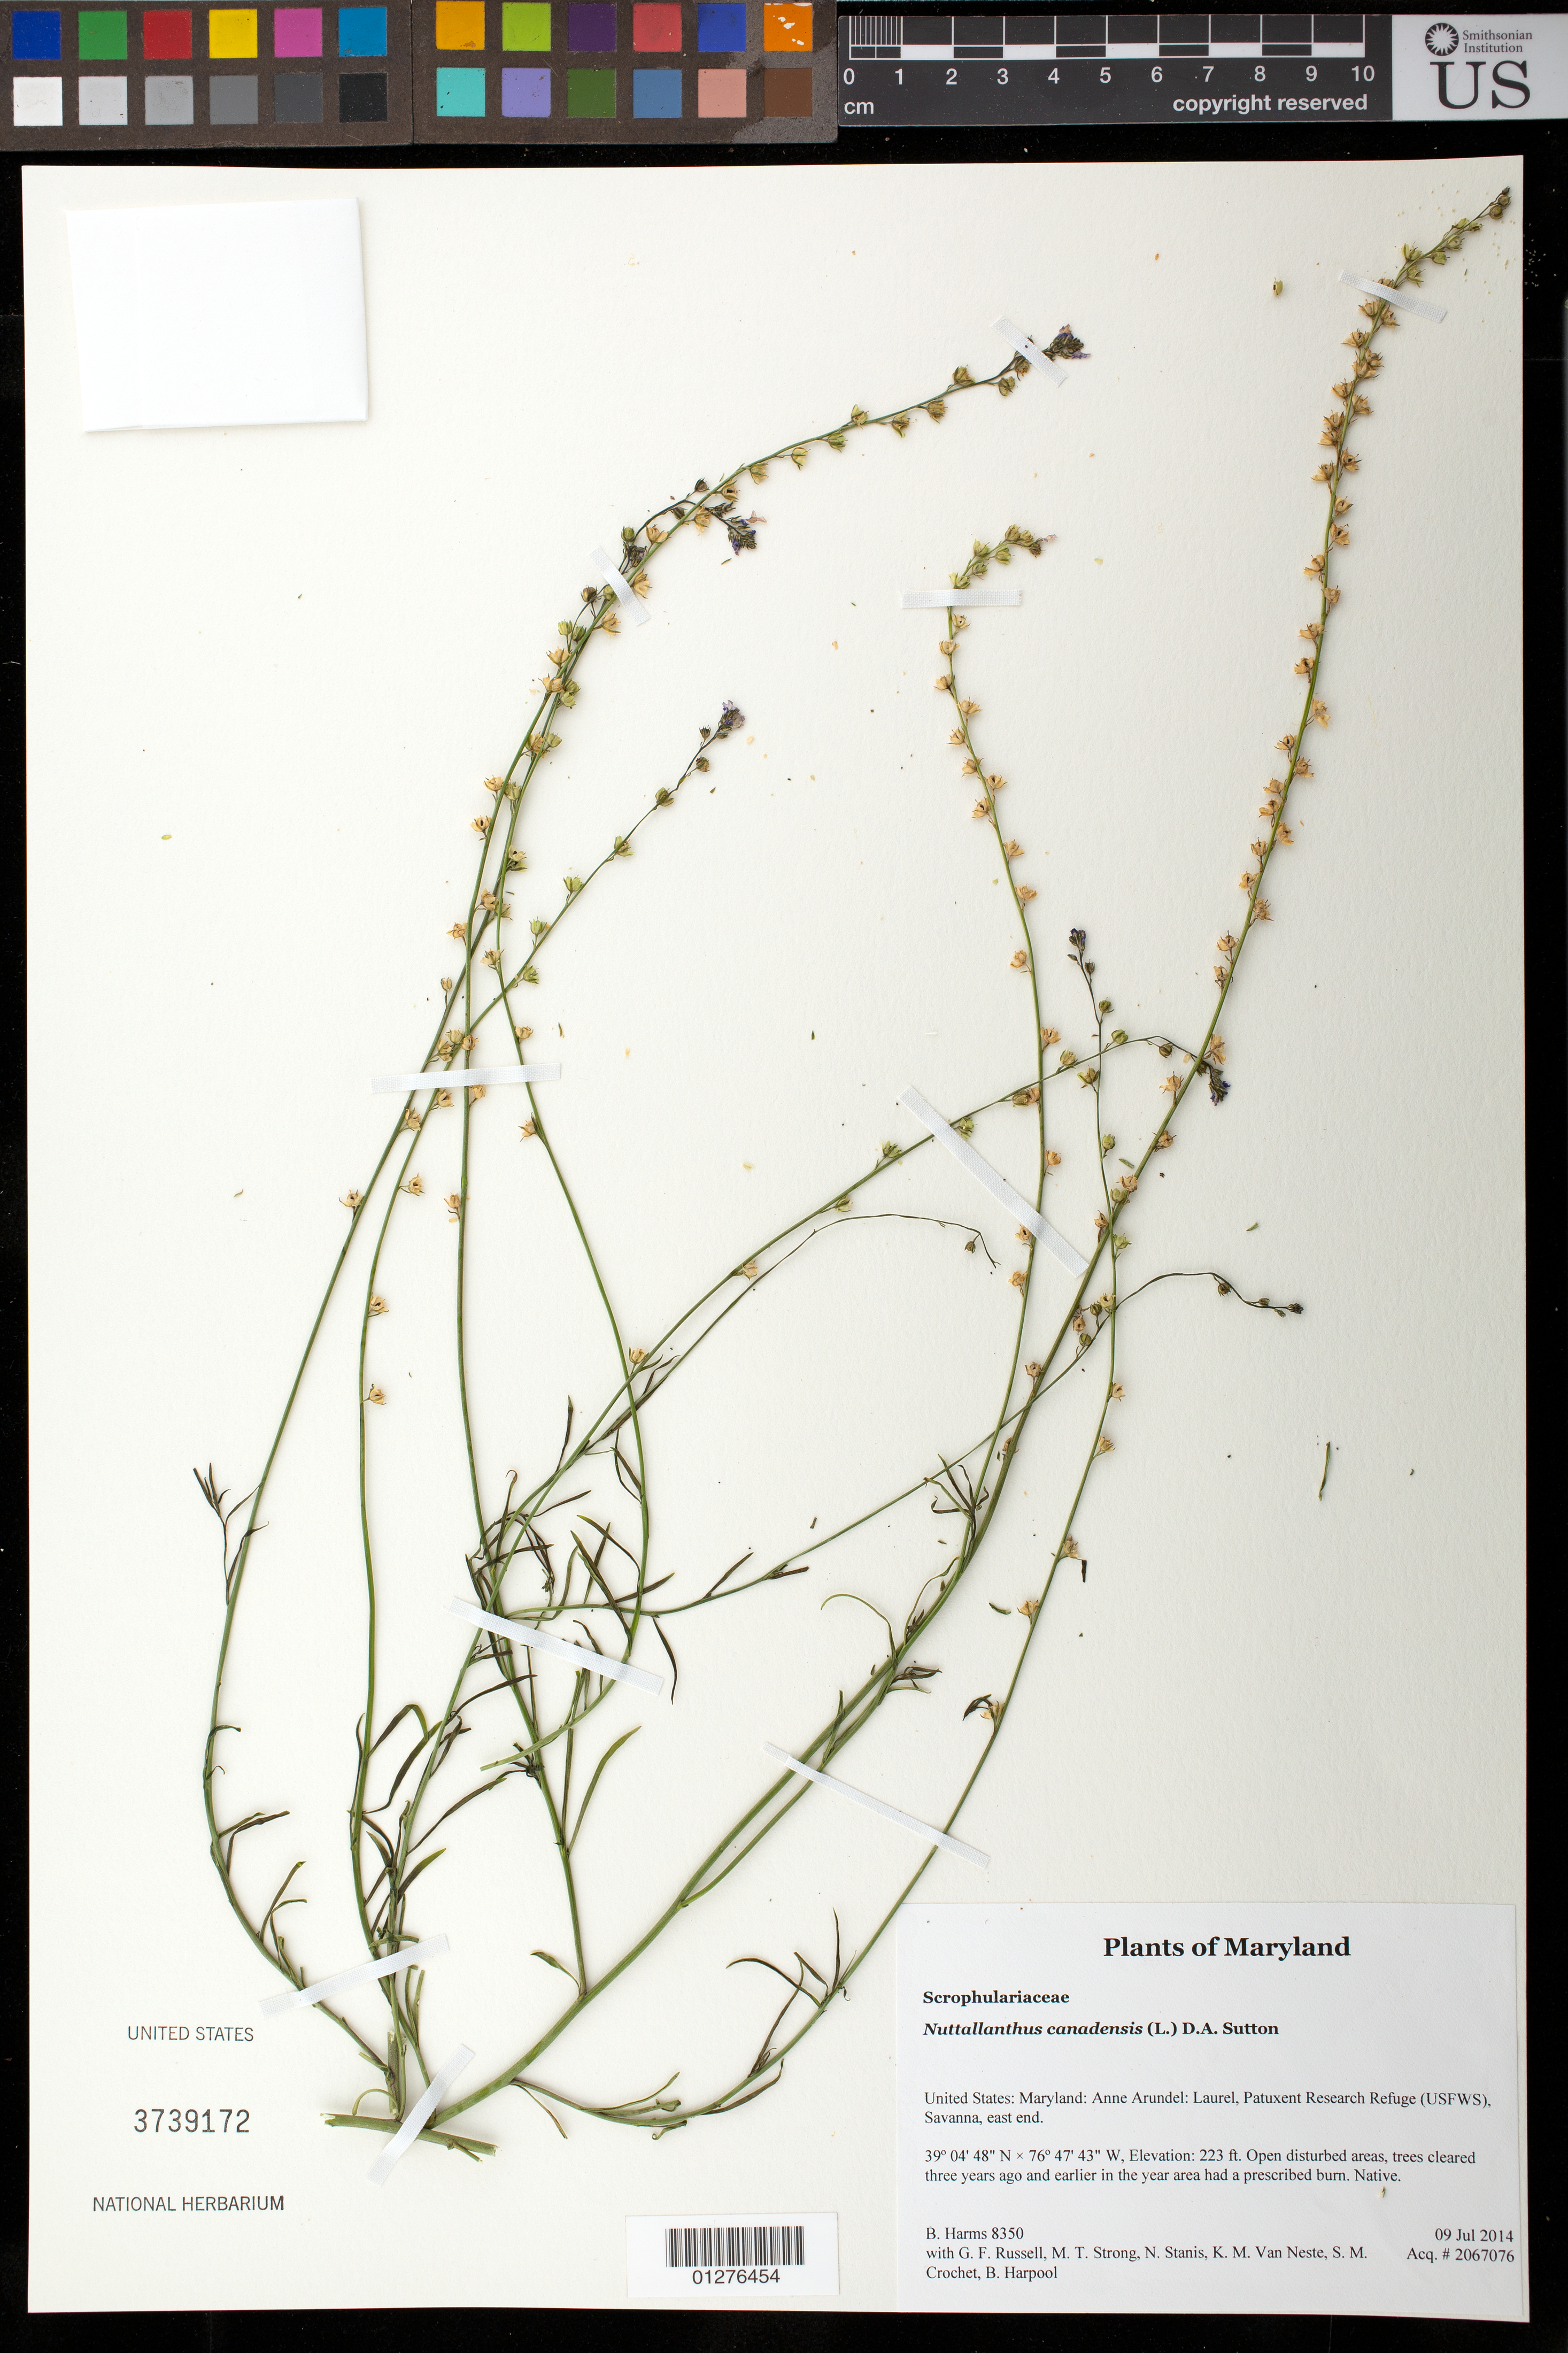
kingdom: Plantae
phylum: Tracheophyta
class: Magnoliopsida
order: Lamiales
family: Plantaginaceae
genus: Nuttallanthus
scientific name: Nuttallanthus canadensis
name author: (L.) D.A. Sutton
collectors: B. Harms, G. Russell, M. T. Strong, N. Stanis, K. M. Van Neste & S. M. Crochet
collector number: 8350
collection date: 2014-07-09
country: United States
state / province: Maryland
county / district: Anne Arundel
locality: Laurel, Patuxent Research Refuge (USFWS), Savanna, east end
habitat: Open disturbed areas, trees cleared three years ago and earlier in the year area had a prescribed burn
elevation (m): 68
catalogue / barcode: US 3739172